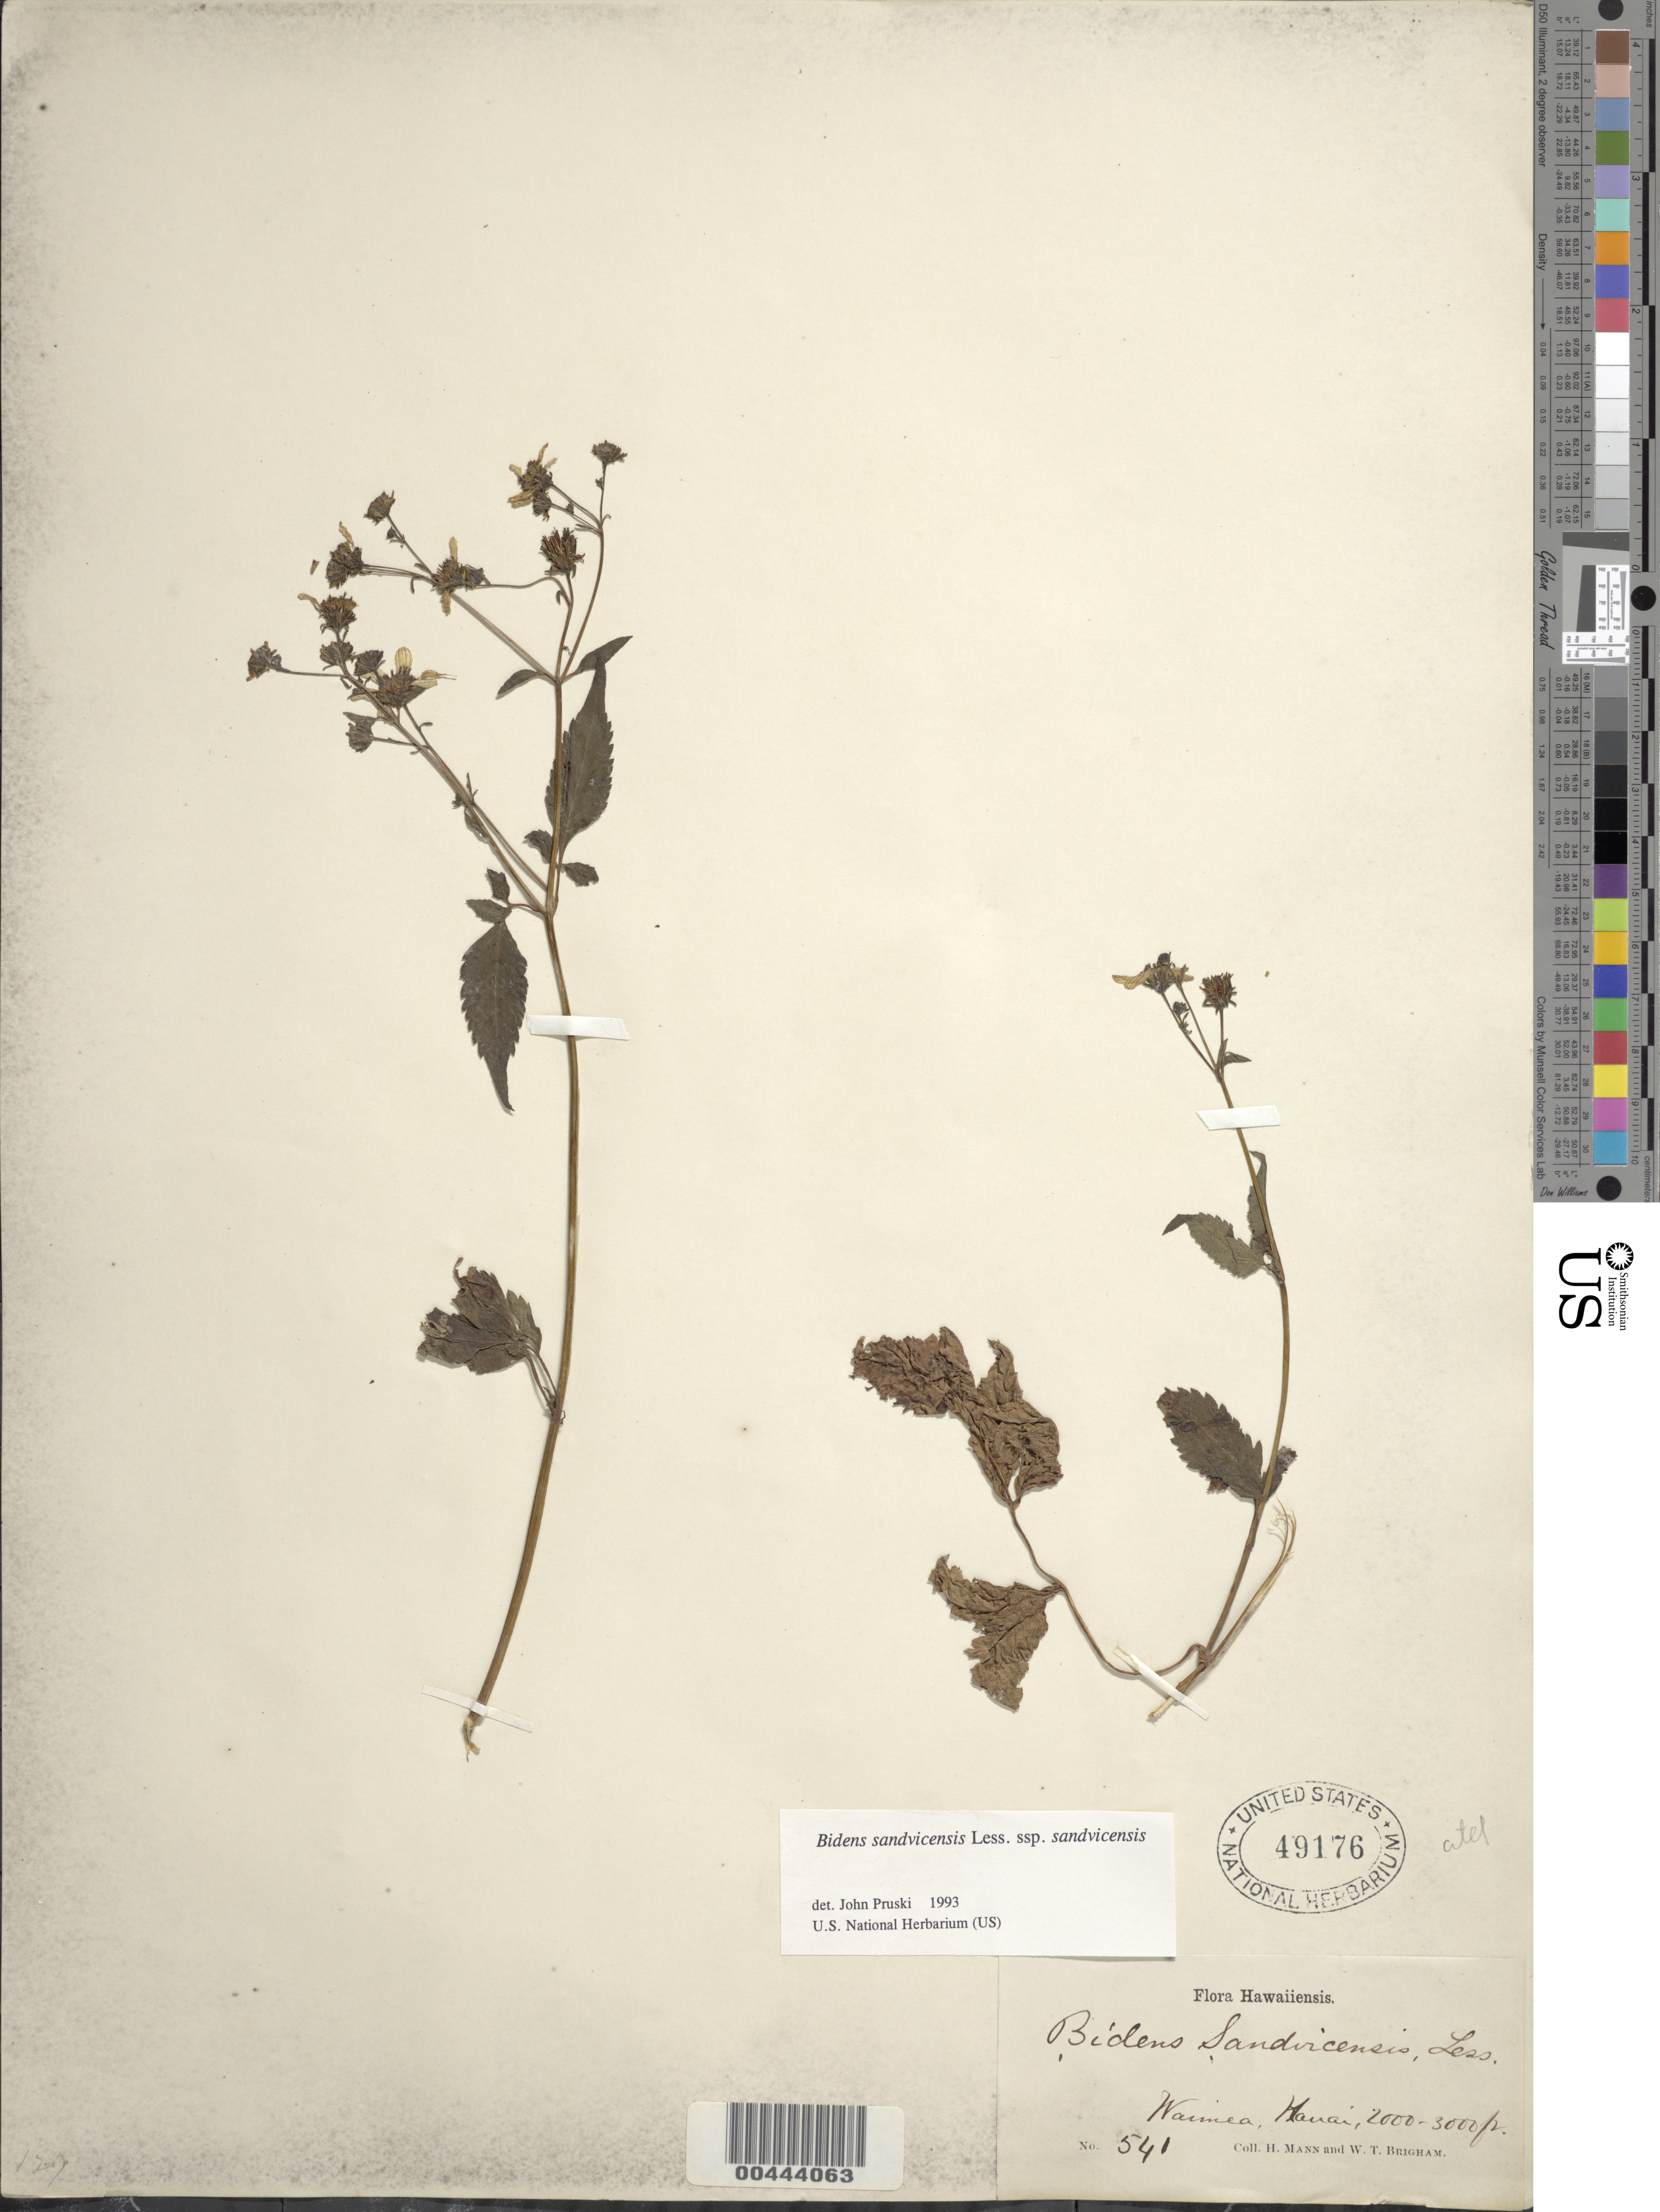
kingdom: Plantae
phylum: Tracheophyta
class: Magnoliopsida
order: Asterales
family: Asteraceae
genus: Bidens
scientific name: Bidens sandvicensis subsp. sandvicensis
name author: Less.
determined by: Pruski, J. F.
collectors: H. Mann & W. T. Brigham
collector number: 541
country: United States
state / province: Hawaii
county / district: Kauai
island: Kaua'i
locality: Waimea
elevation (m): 610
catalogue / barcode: US 49176